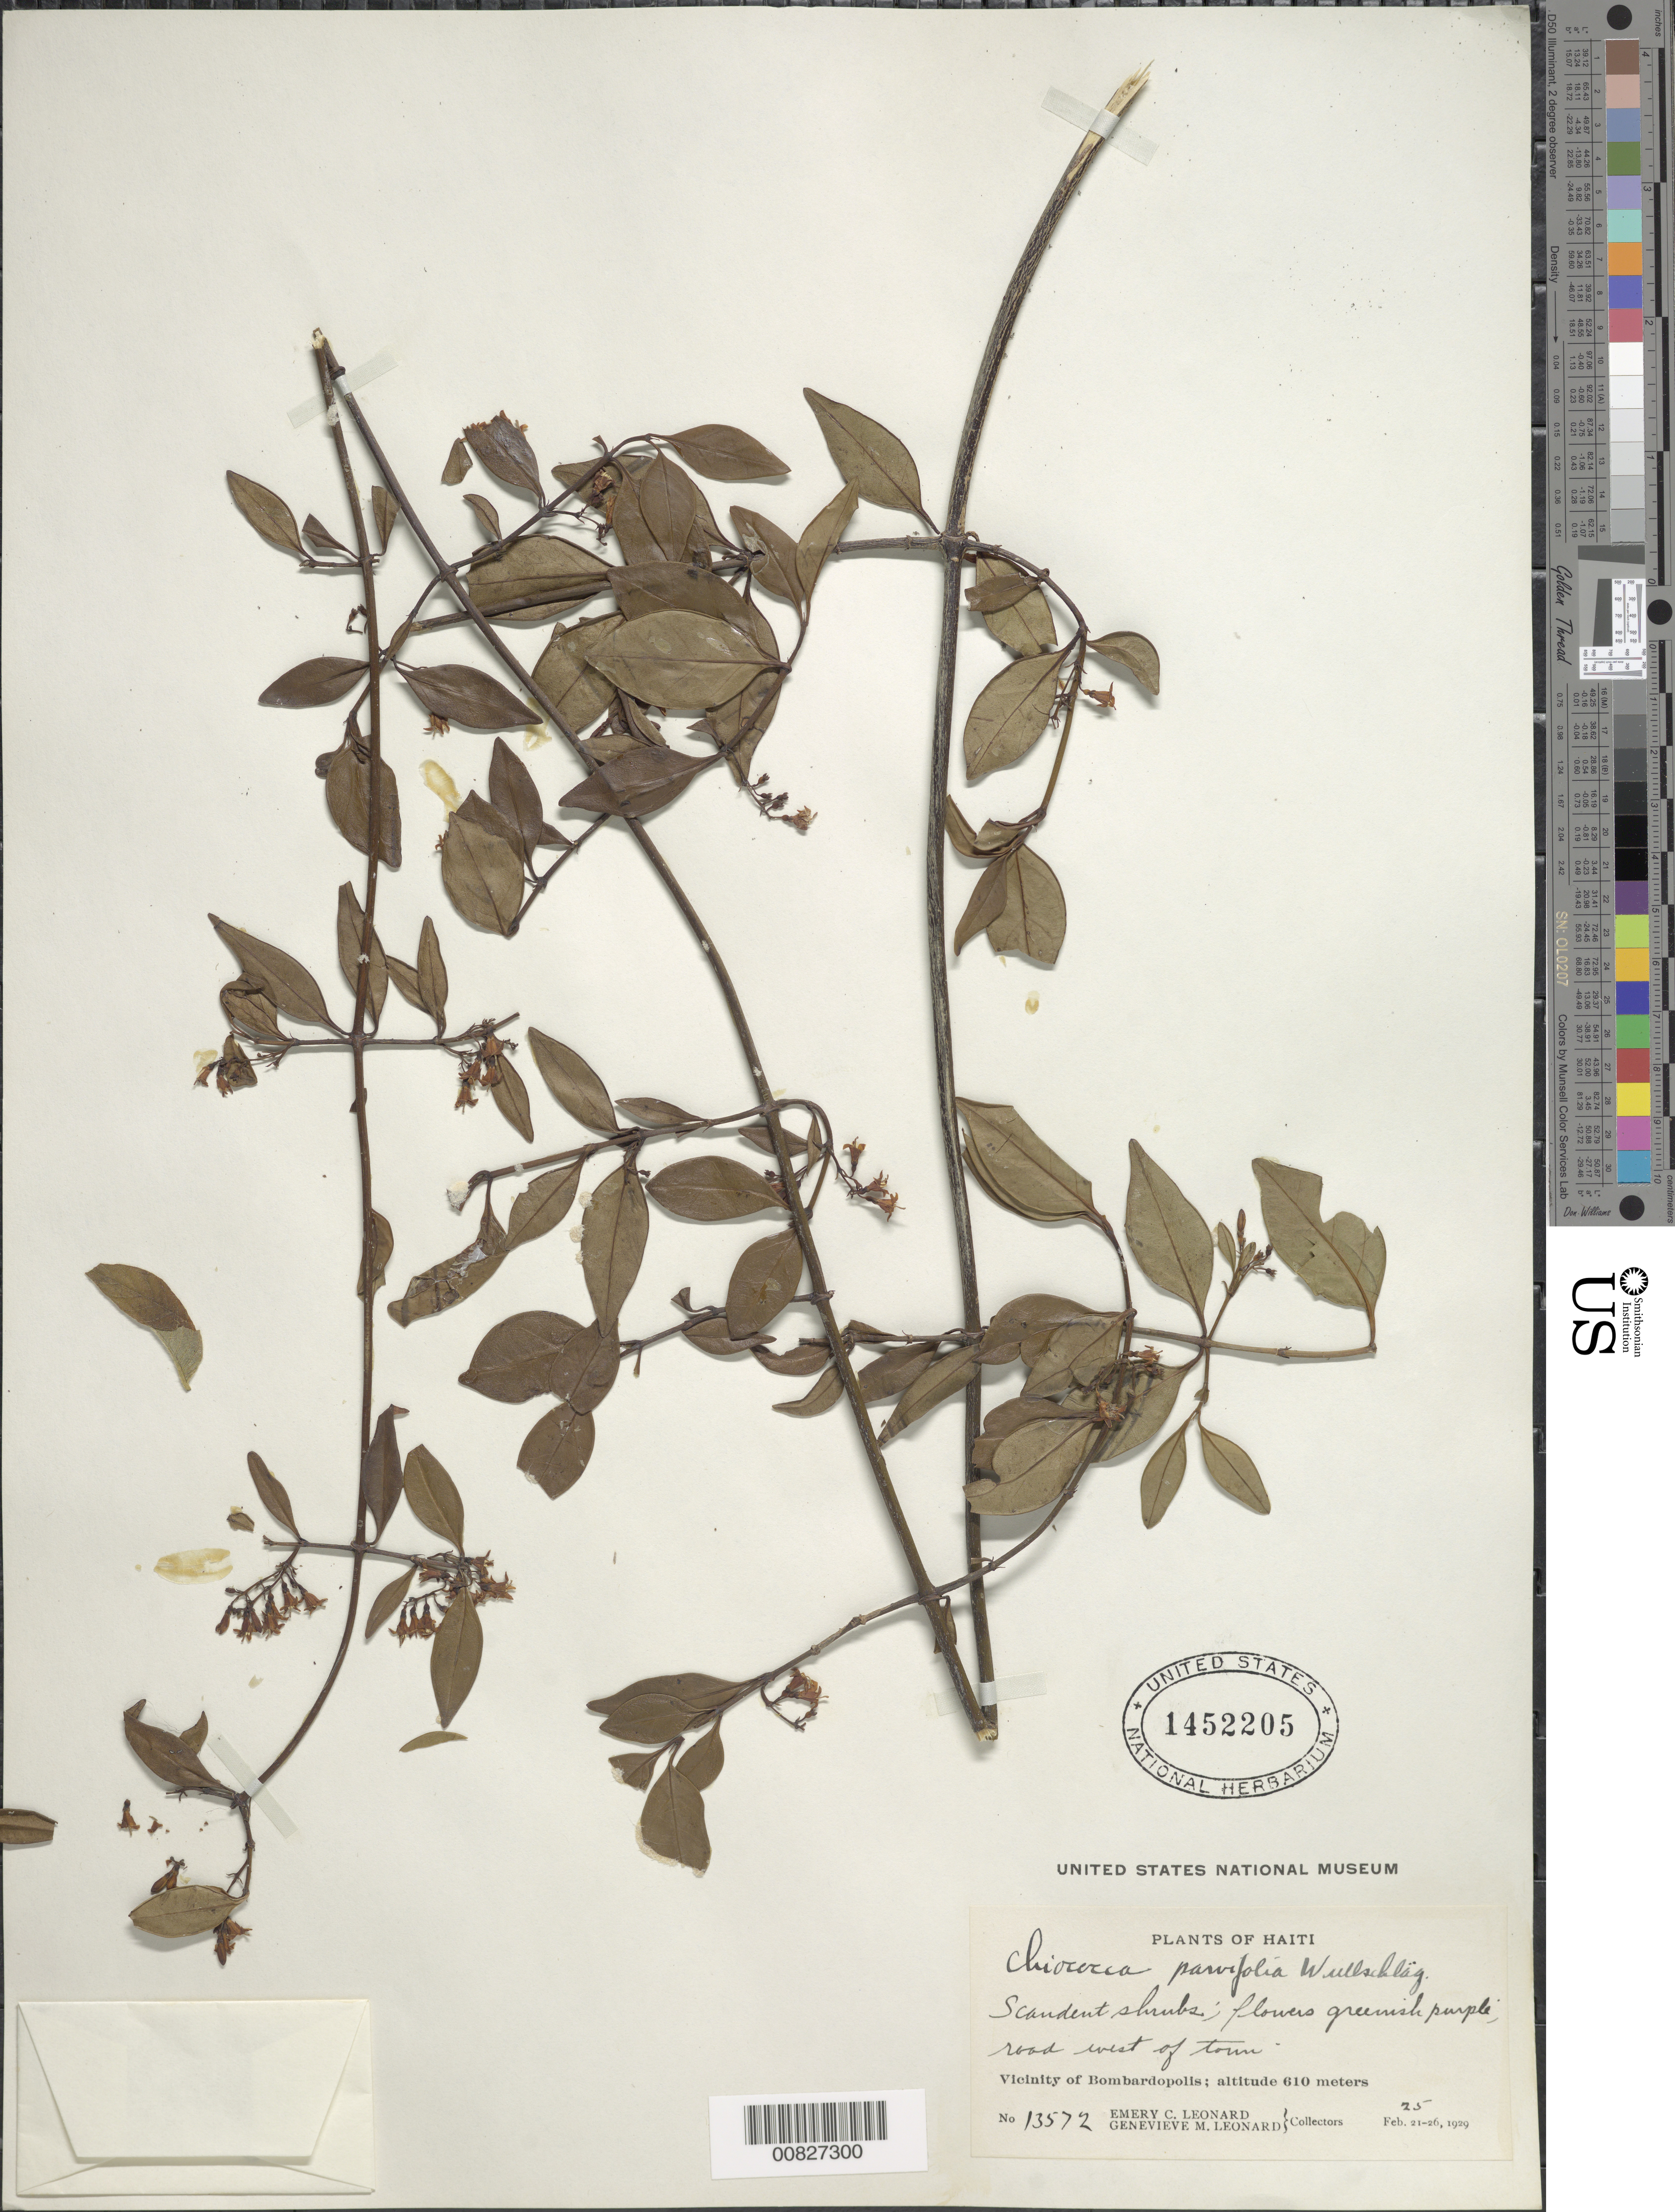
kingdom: Plantae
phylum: Tracheophyta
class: Magnoliopsida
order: Gentianales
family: Rubiaceae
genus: Chiococca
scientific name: Chiococca alba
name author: (L.) Hitchc.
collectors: E. C. Leonard & G. M. Leonard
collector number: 13572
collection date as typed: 25 Feb 1929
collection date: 1929-02-25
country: Haiti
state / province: Nord-Ouest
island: Hispaniola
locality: Vicinity of Bombardopolis, road W of town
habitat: Road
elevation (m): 610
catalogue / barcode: US 1452205